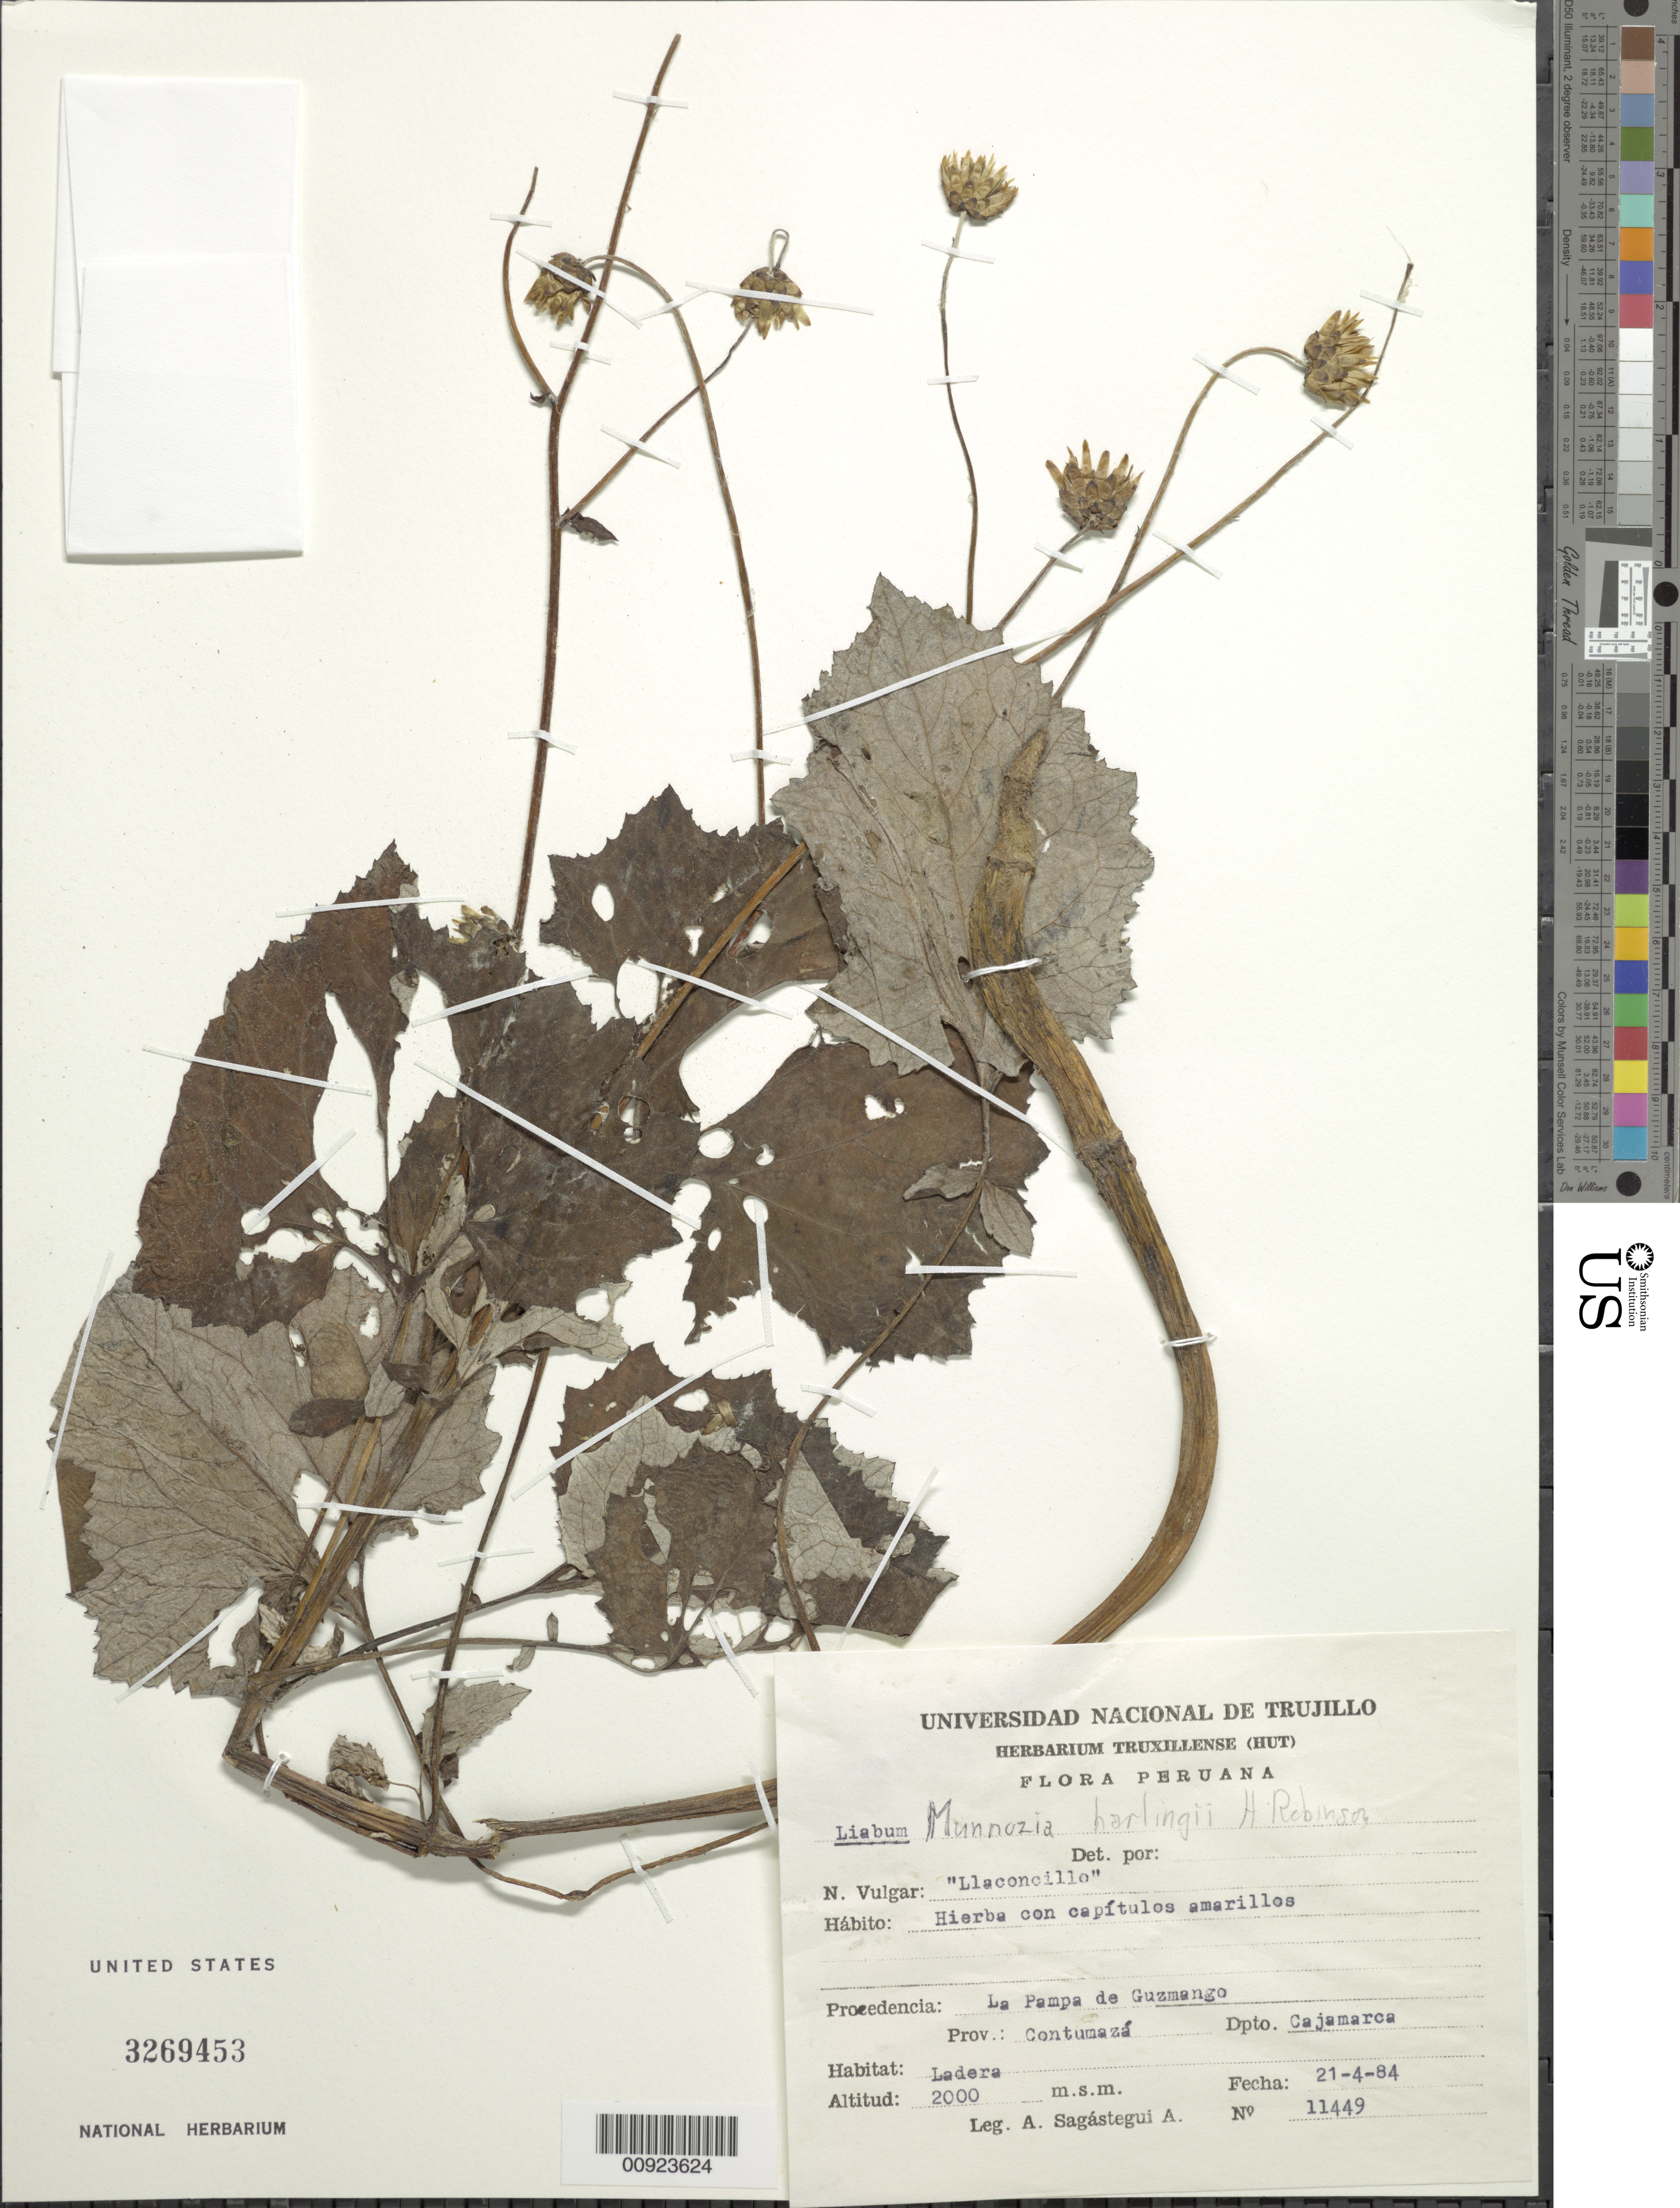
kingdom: Plantae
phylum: Tracheophyta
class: Magnoliopsida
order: Asterales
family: Asteraceae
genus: Munnozia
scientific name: Munnozia harlingii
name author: H. Rob.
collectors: A. Sagástegui A.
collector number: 11449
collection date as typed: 21 April 1984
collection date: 1984-04-21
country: Peru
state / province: Cajamarca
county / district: Contumazá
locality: Chiñao (cerca a Guzmango)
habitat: Ladera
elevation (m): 2000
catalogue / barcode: US 3269453